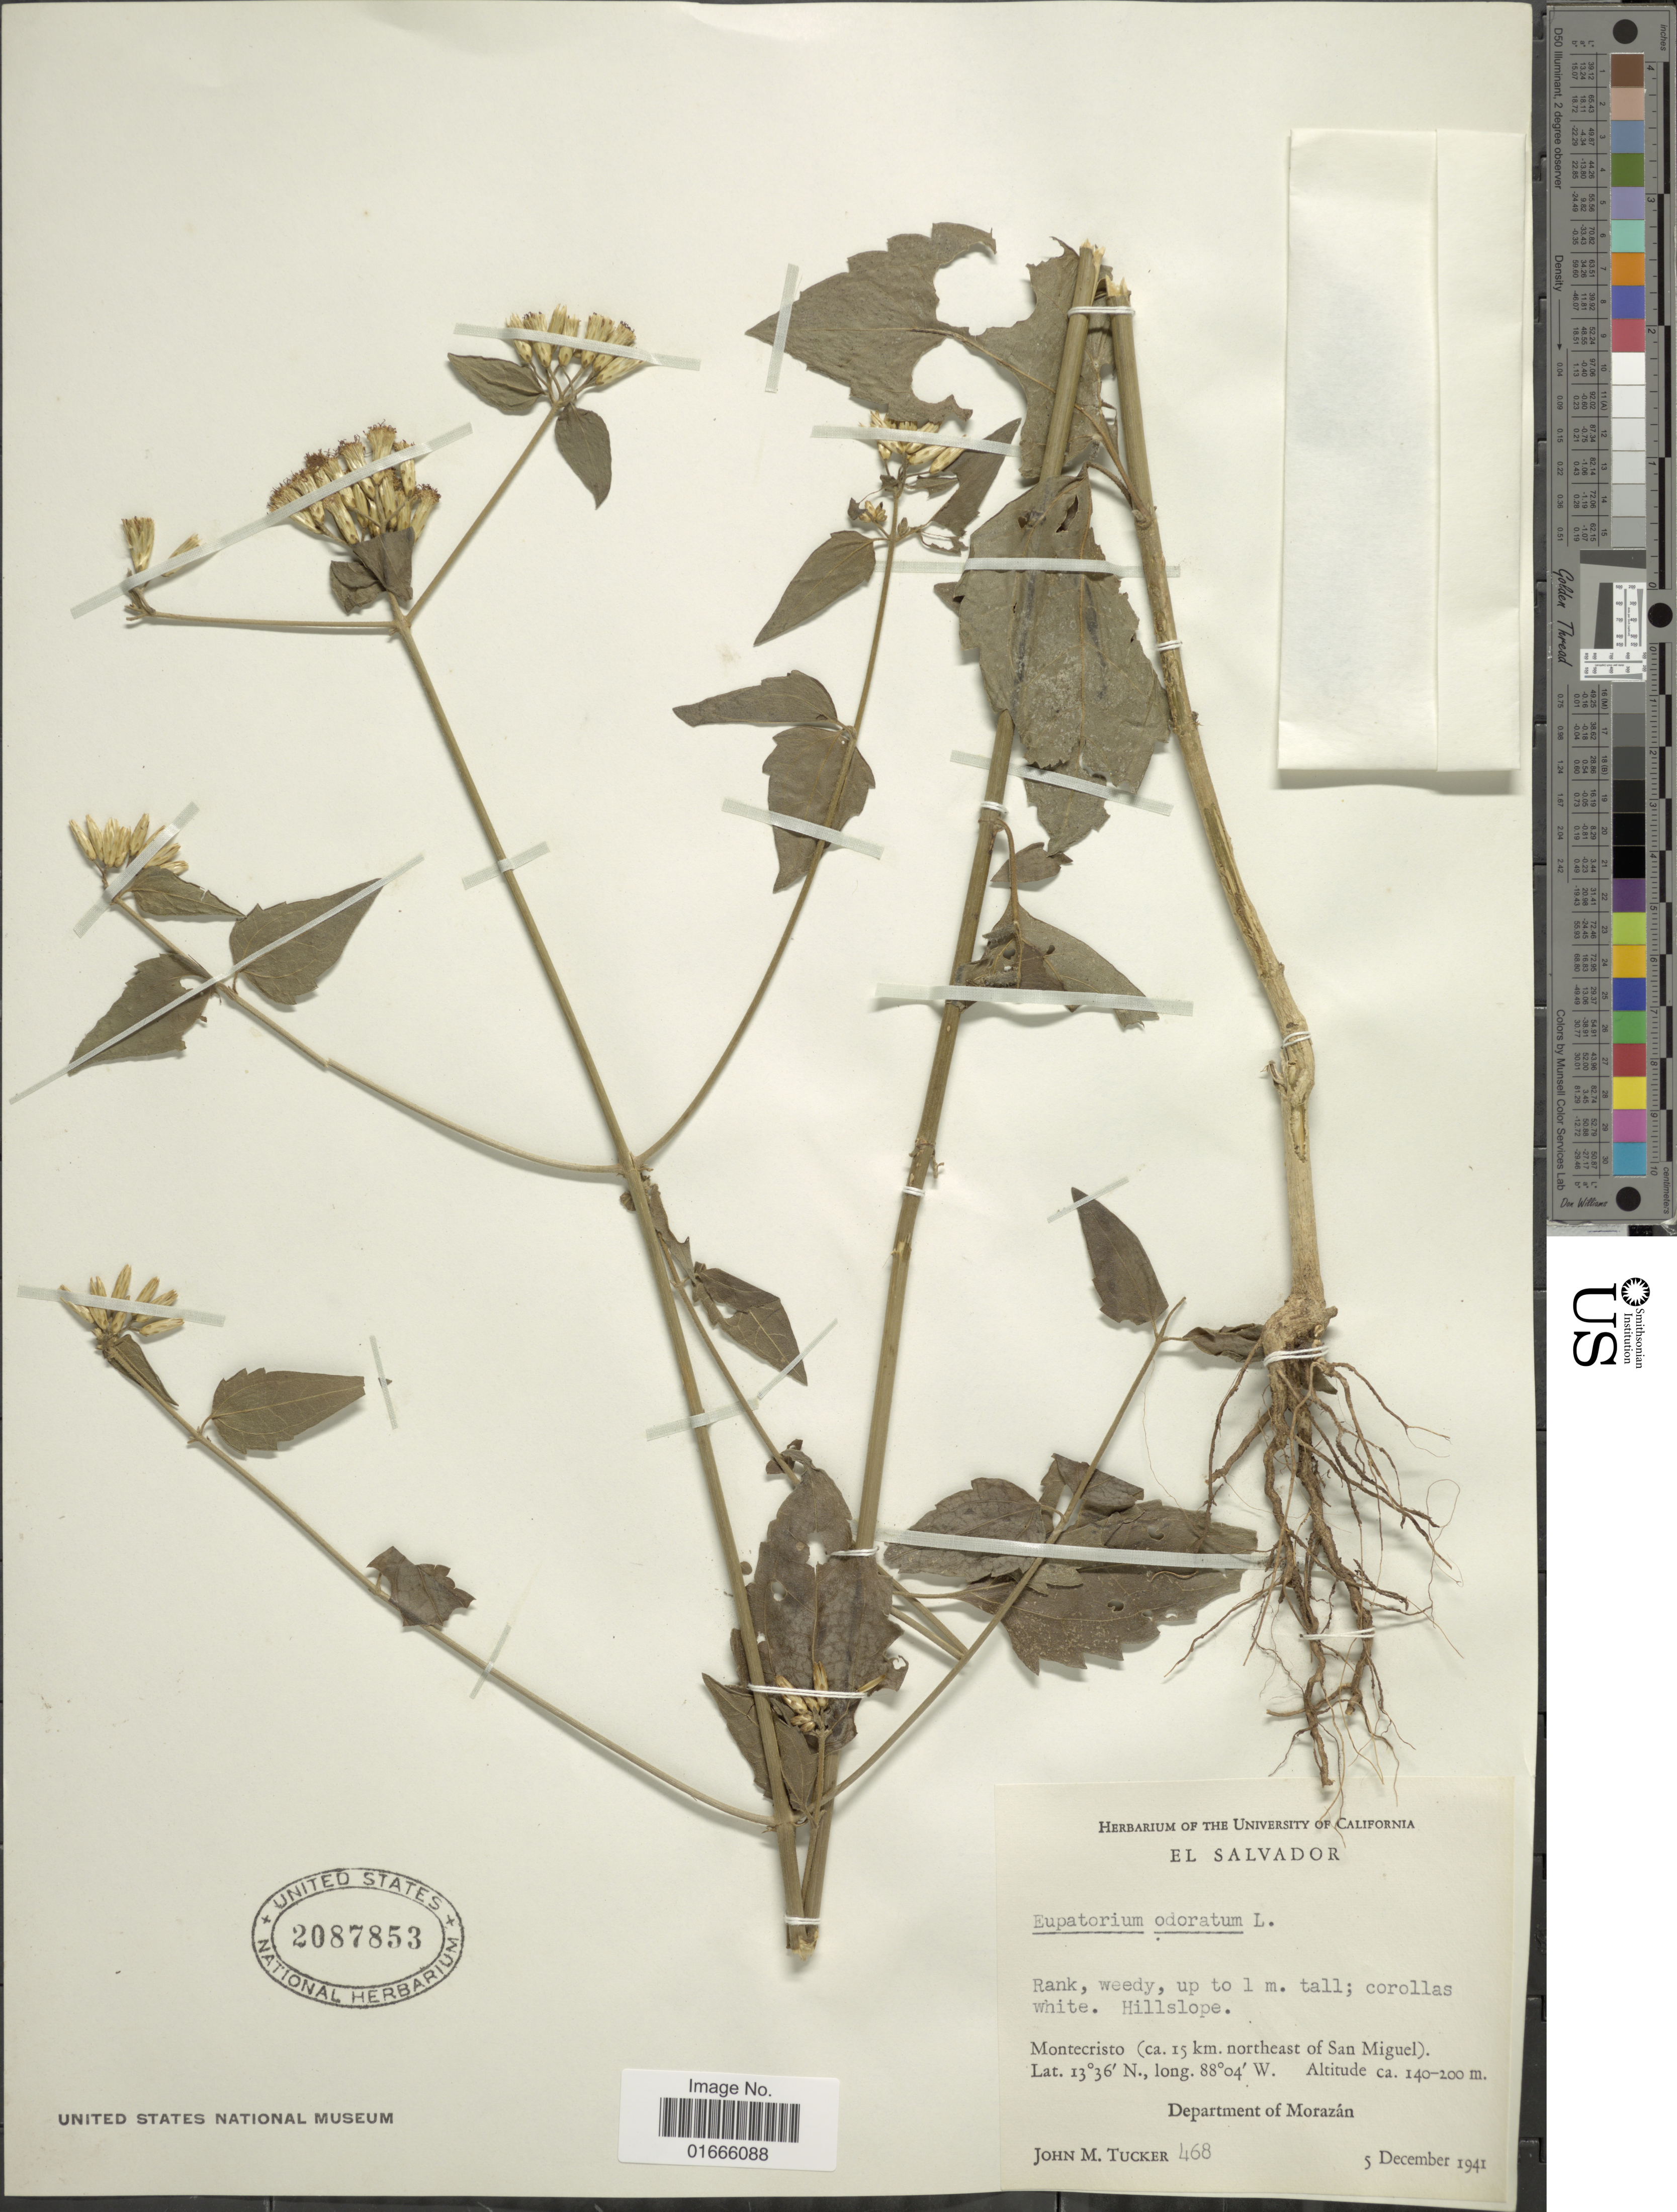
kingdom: Plantae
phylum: Tracheophyta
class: Magnoliopsida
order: Asterales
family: Asteraceae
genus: Chromolaena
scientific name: Chromolaena odorata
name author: (L.) R.M. King & H. Rob.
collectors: J. M. Tucker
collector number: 468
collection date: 1941-12-05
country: El Salvador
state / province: Morazan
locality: Montecristo (ca. 15 km. northeast of San Miguel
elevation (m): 140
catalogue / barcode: US 2087853